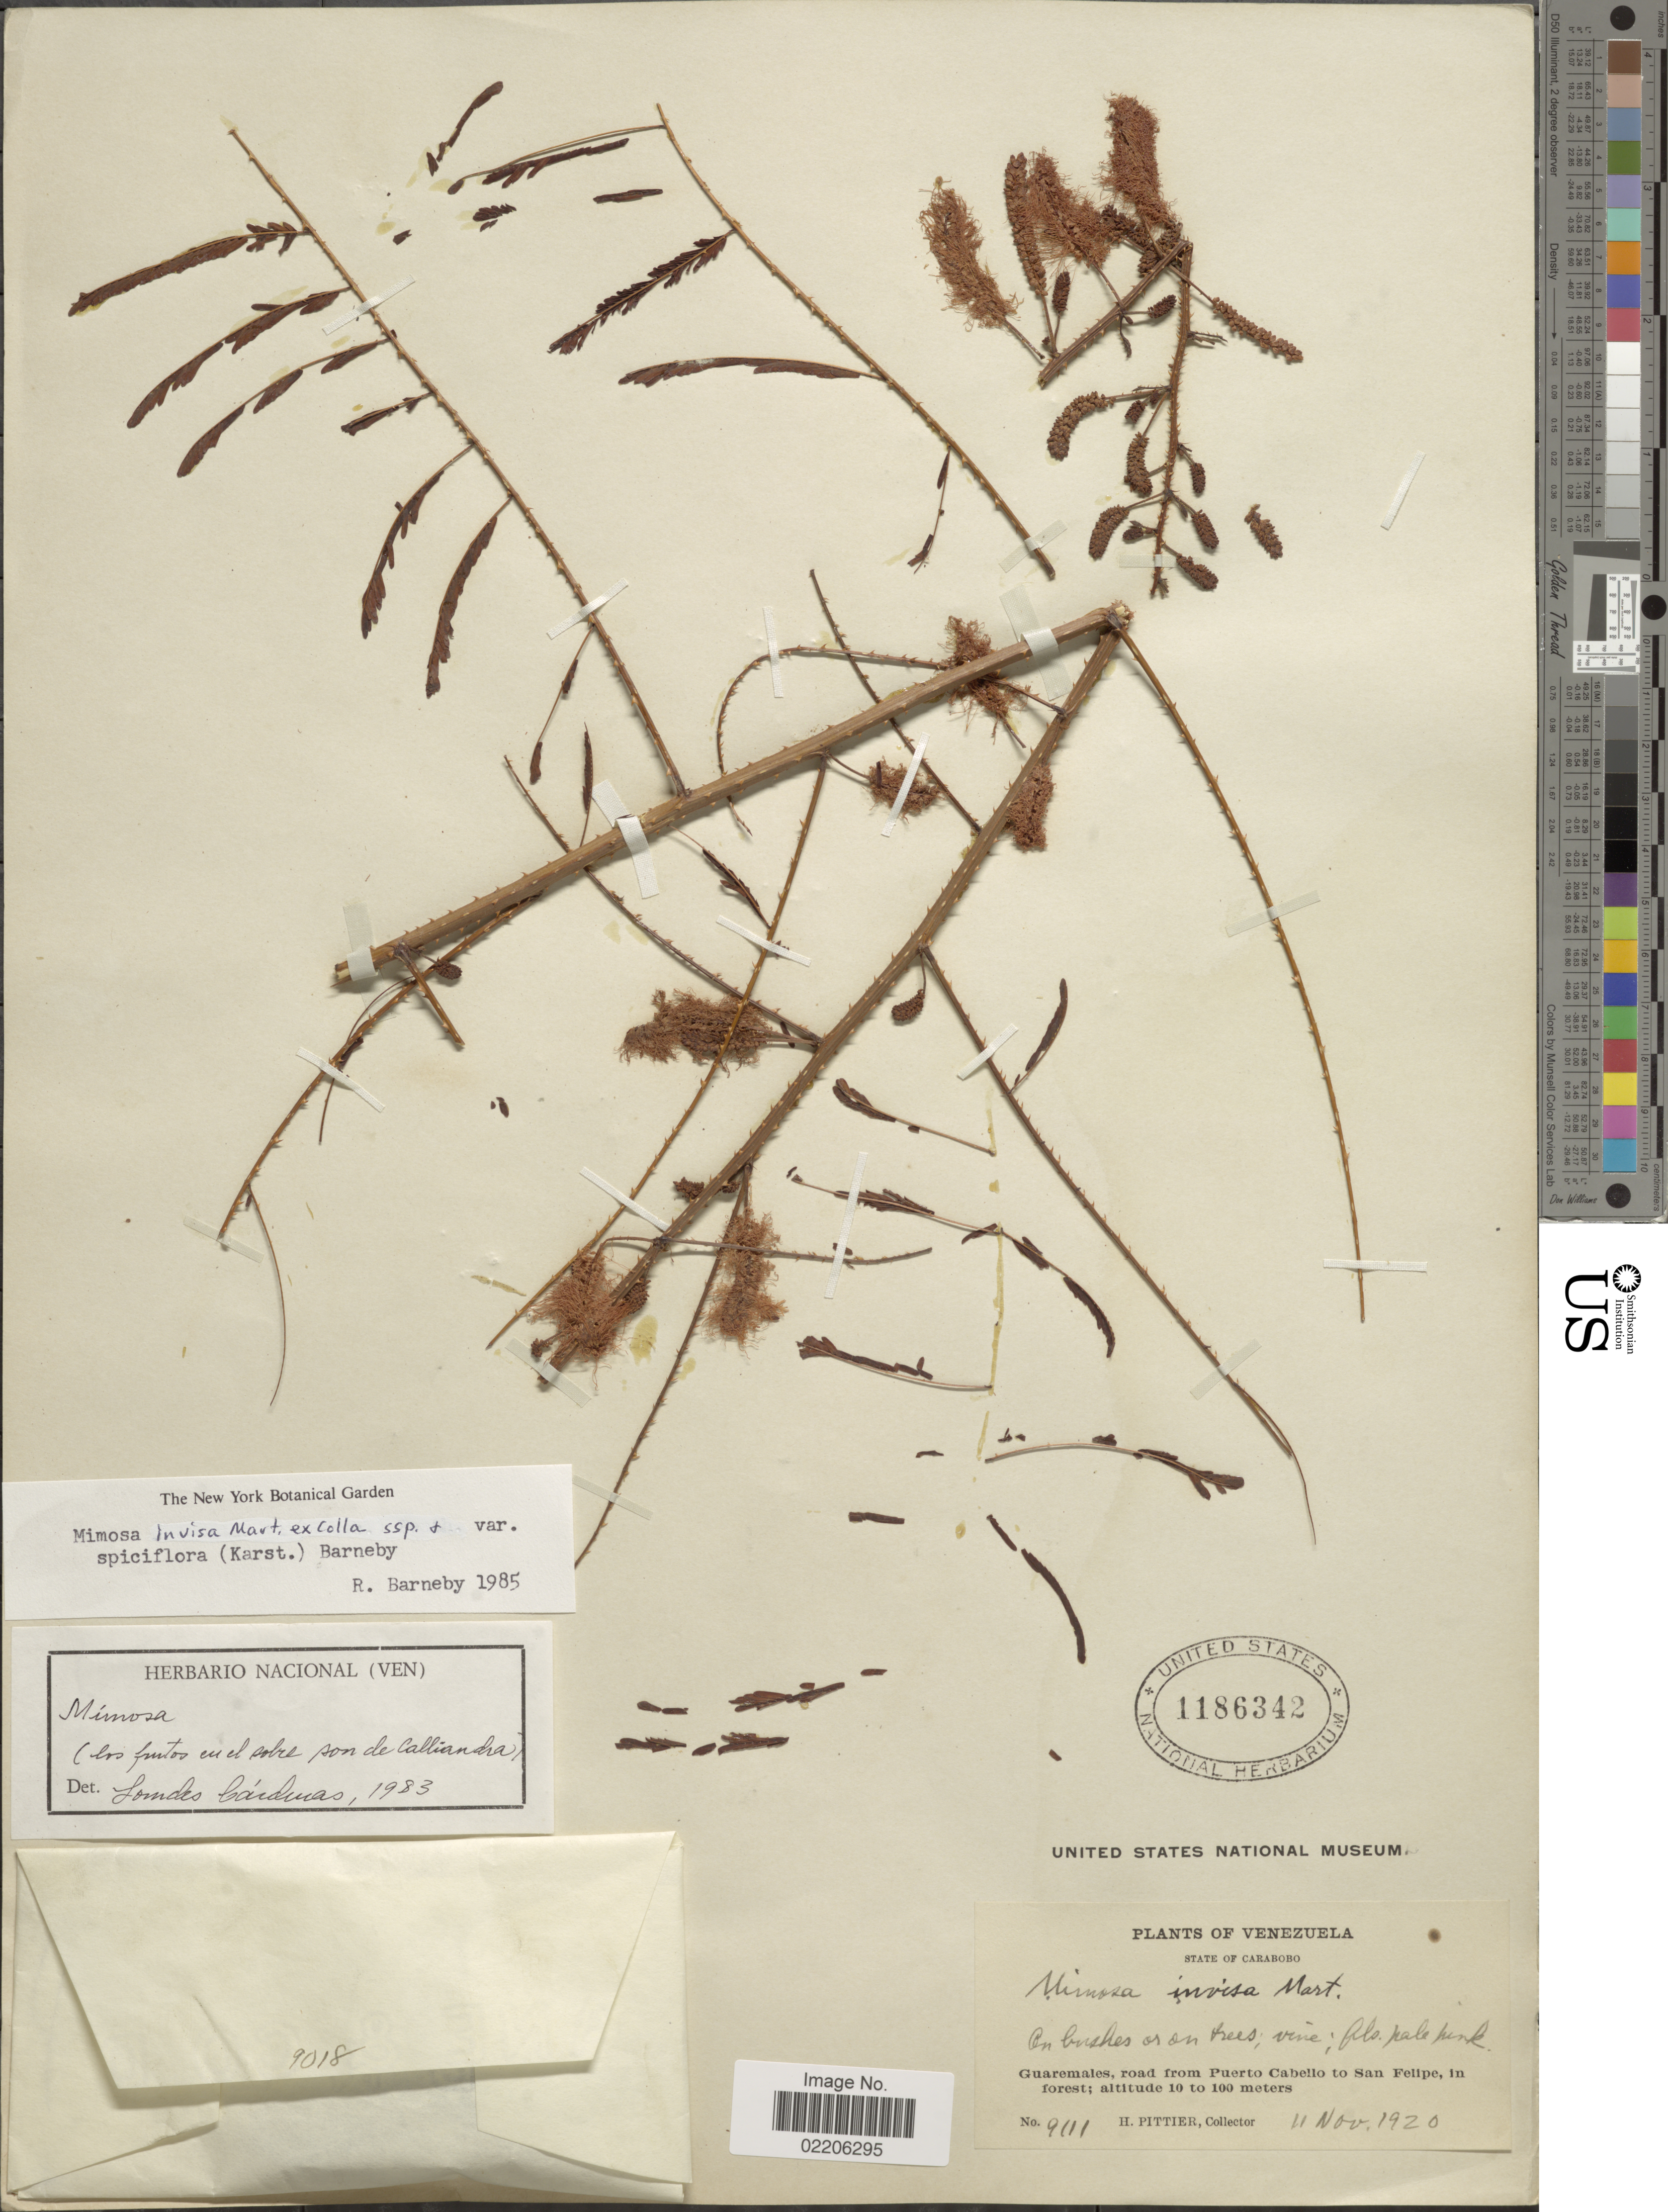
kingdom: Plantae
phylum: Tracheophyta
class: Magnoliopsida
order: Fabales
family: Fabaceae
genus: Mimosa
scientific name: Mimosa invisa var. spiciflora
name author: (H. Karst.) Barneby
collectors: H. F. Pittier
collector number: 9111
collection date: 1920-11-11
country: Venezuela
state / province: Carabobo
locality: On brushes or on trees; vine, Guaremales, road from Puerto Cabello to San Felipe, in forest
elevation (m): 10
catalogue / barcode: US 1186342